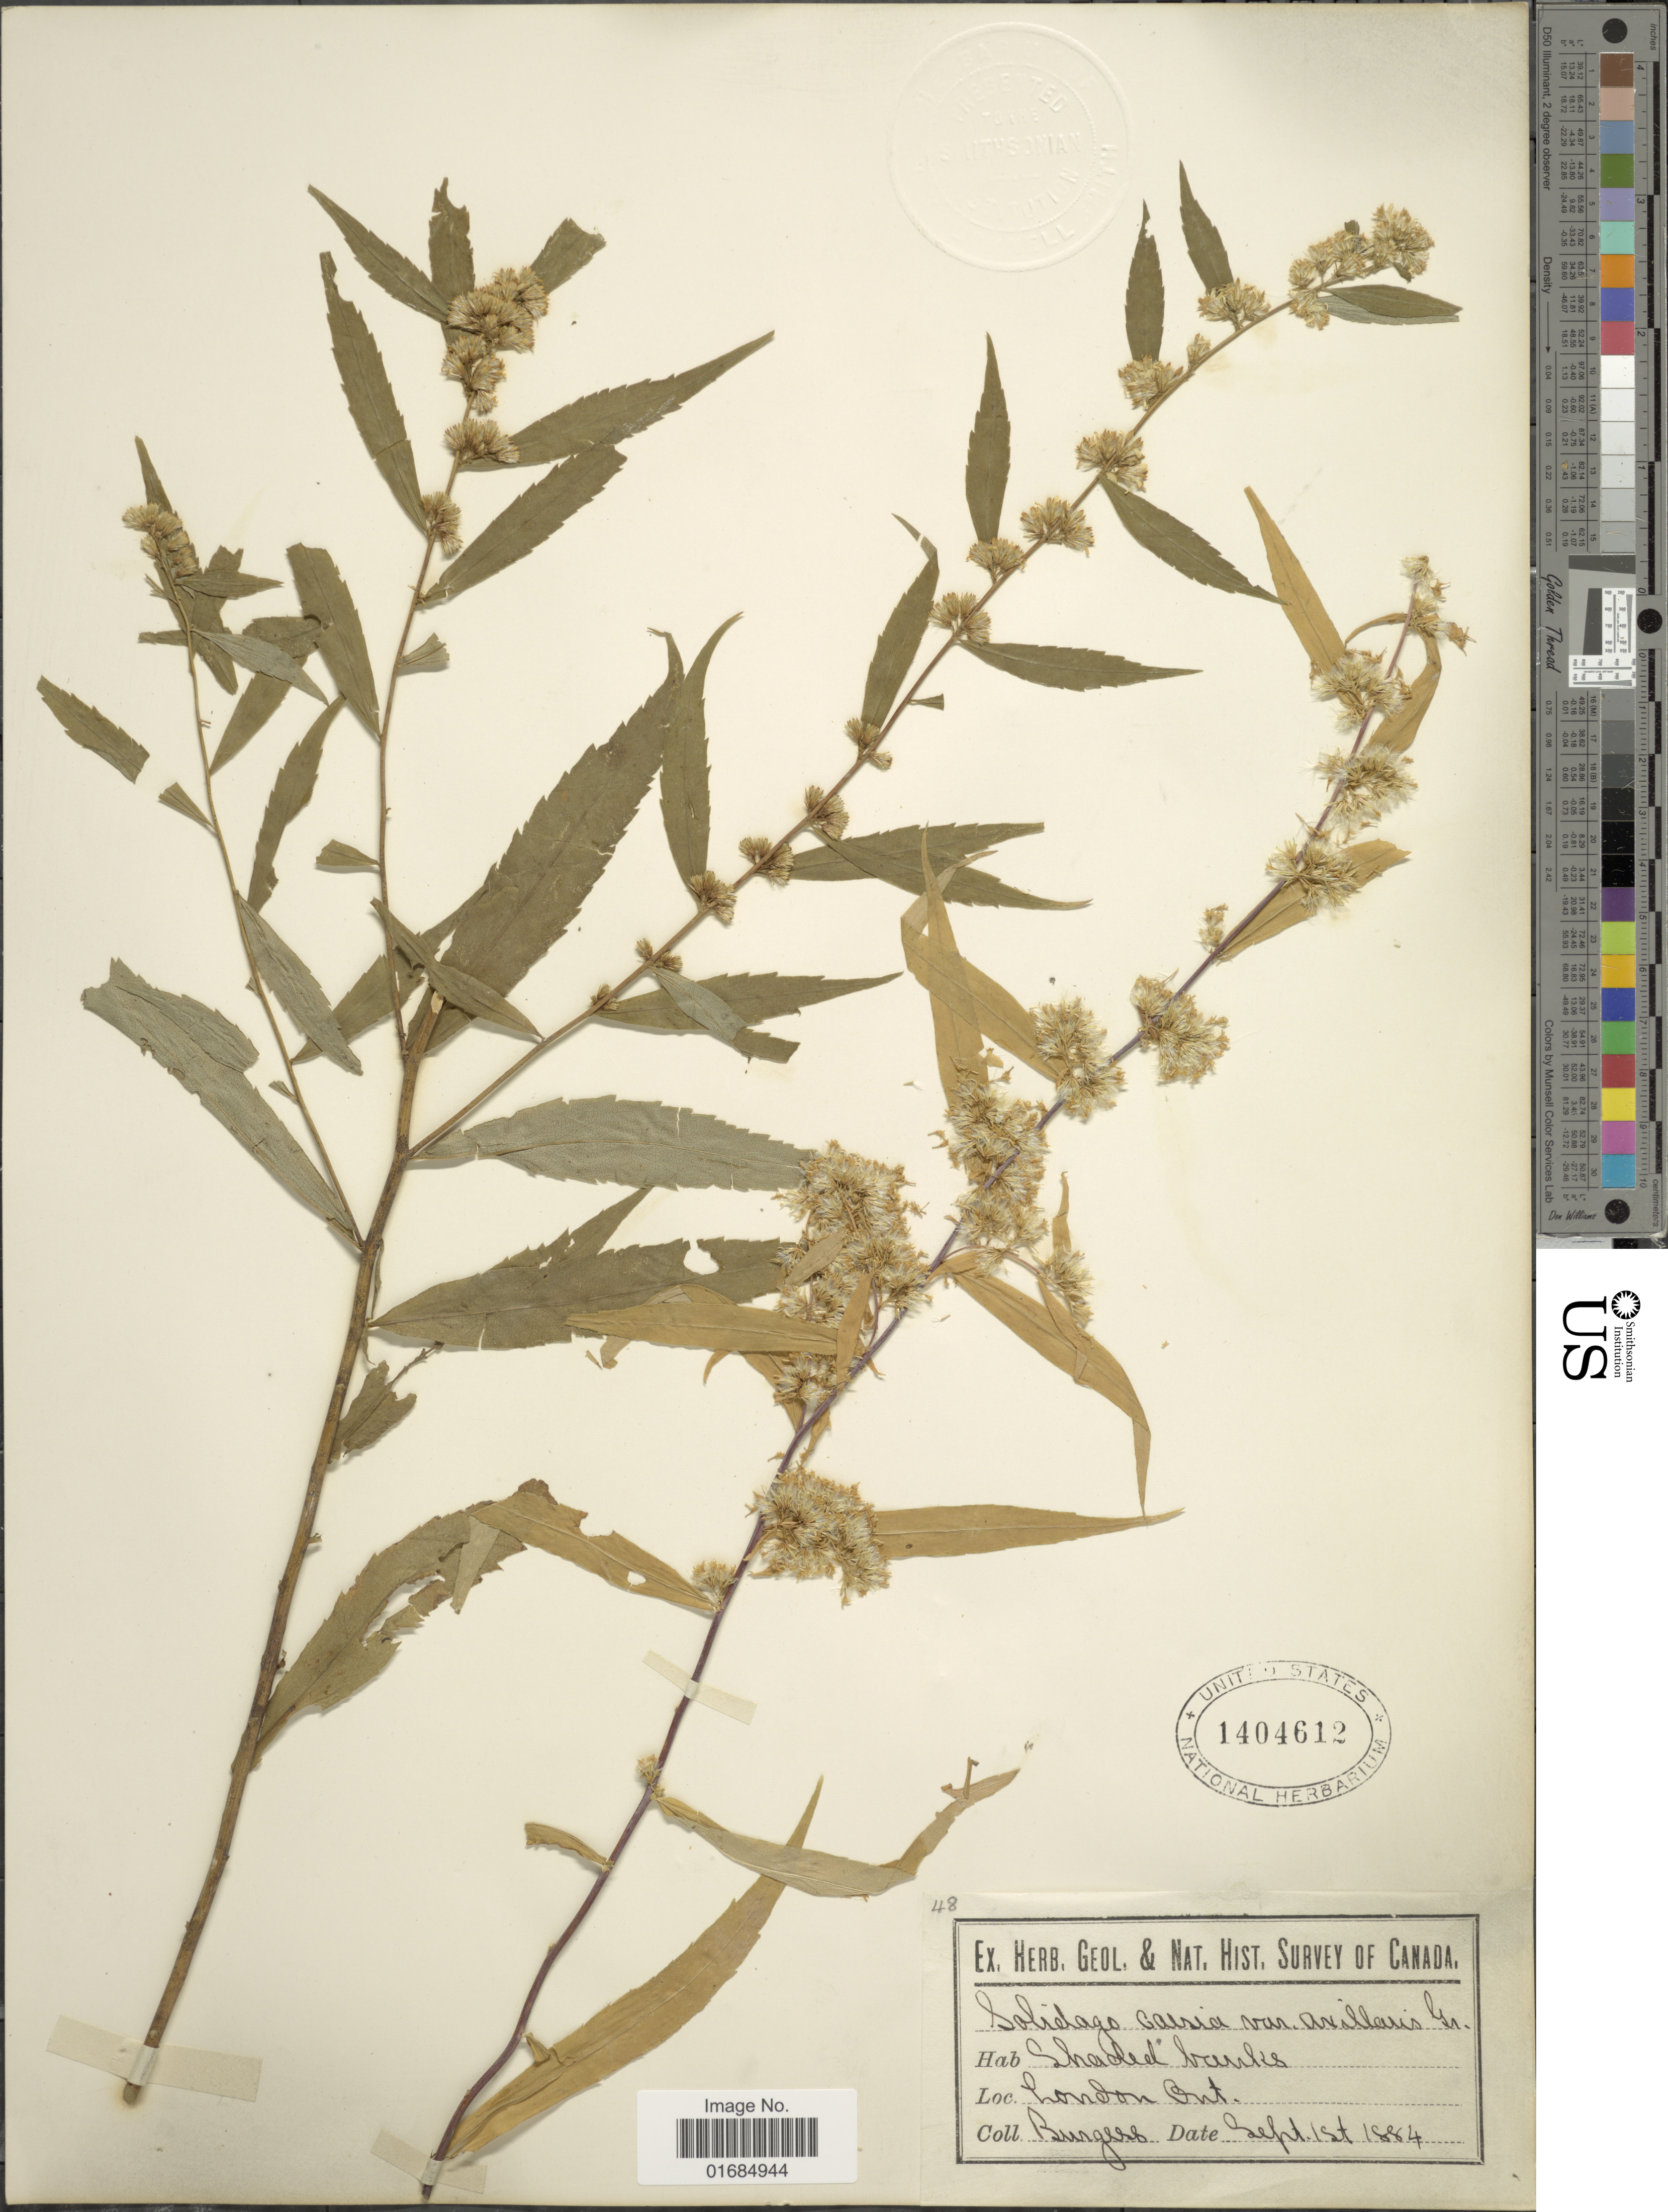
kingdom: Plantae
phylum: Tracheophyta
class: Magnoliopsida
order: Asterales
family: Asteraceae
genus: Solidago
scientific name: Solidago caesia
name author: L.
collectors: Burgess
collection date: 1884-09-01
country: Canada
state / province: Ontario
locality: London.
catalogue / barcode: US 1404612